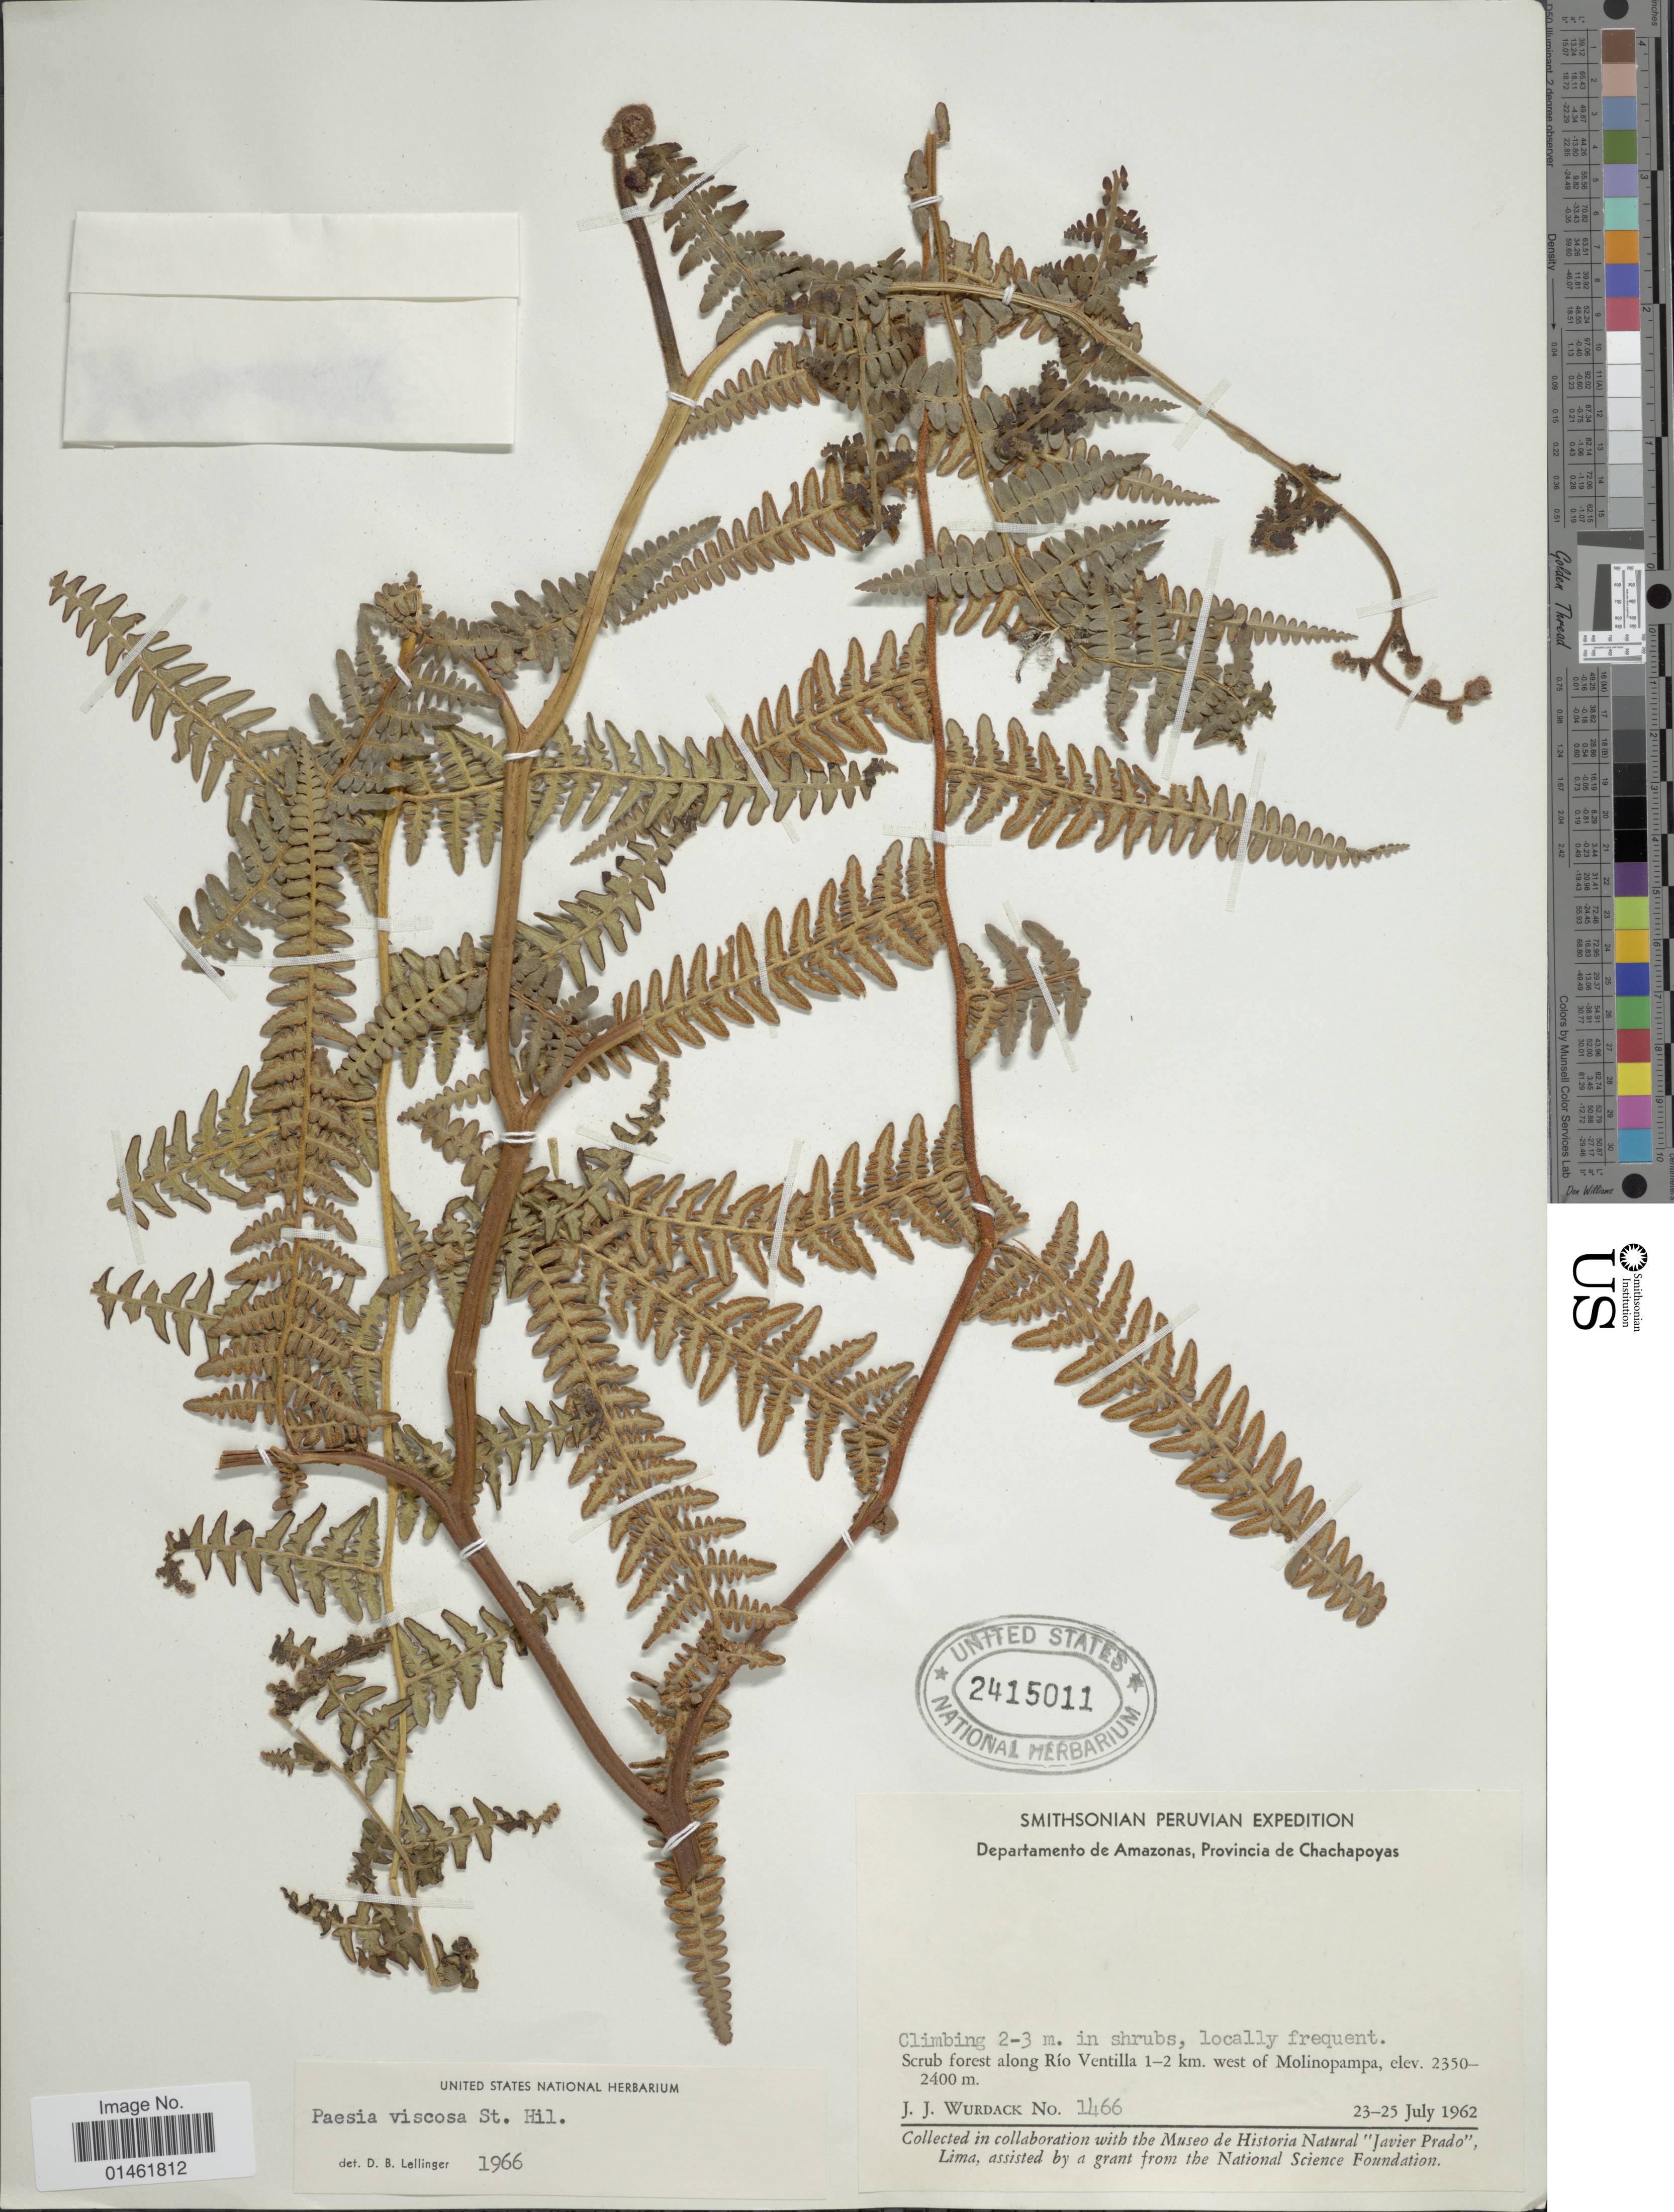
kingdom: Plantae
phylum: Tracheophyta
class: Polypodiopsida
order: Polypodiales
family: Dennstaedtiaceae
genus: Paesia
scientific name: Paesia glandulosa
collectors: J. J. Wurdack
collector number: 1466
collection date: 1962-07-23/1962-07-25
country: Peru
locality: Scurb forest along Rio Ventilla 1-2km west of Molinopampa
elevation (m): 2350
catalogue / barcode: US 24151011